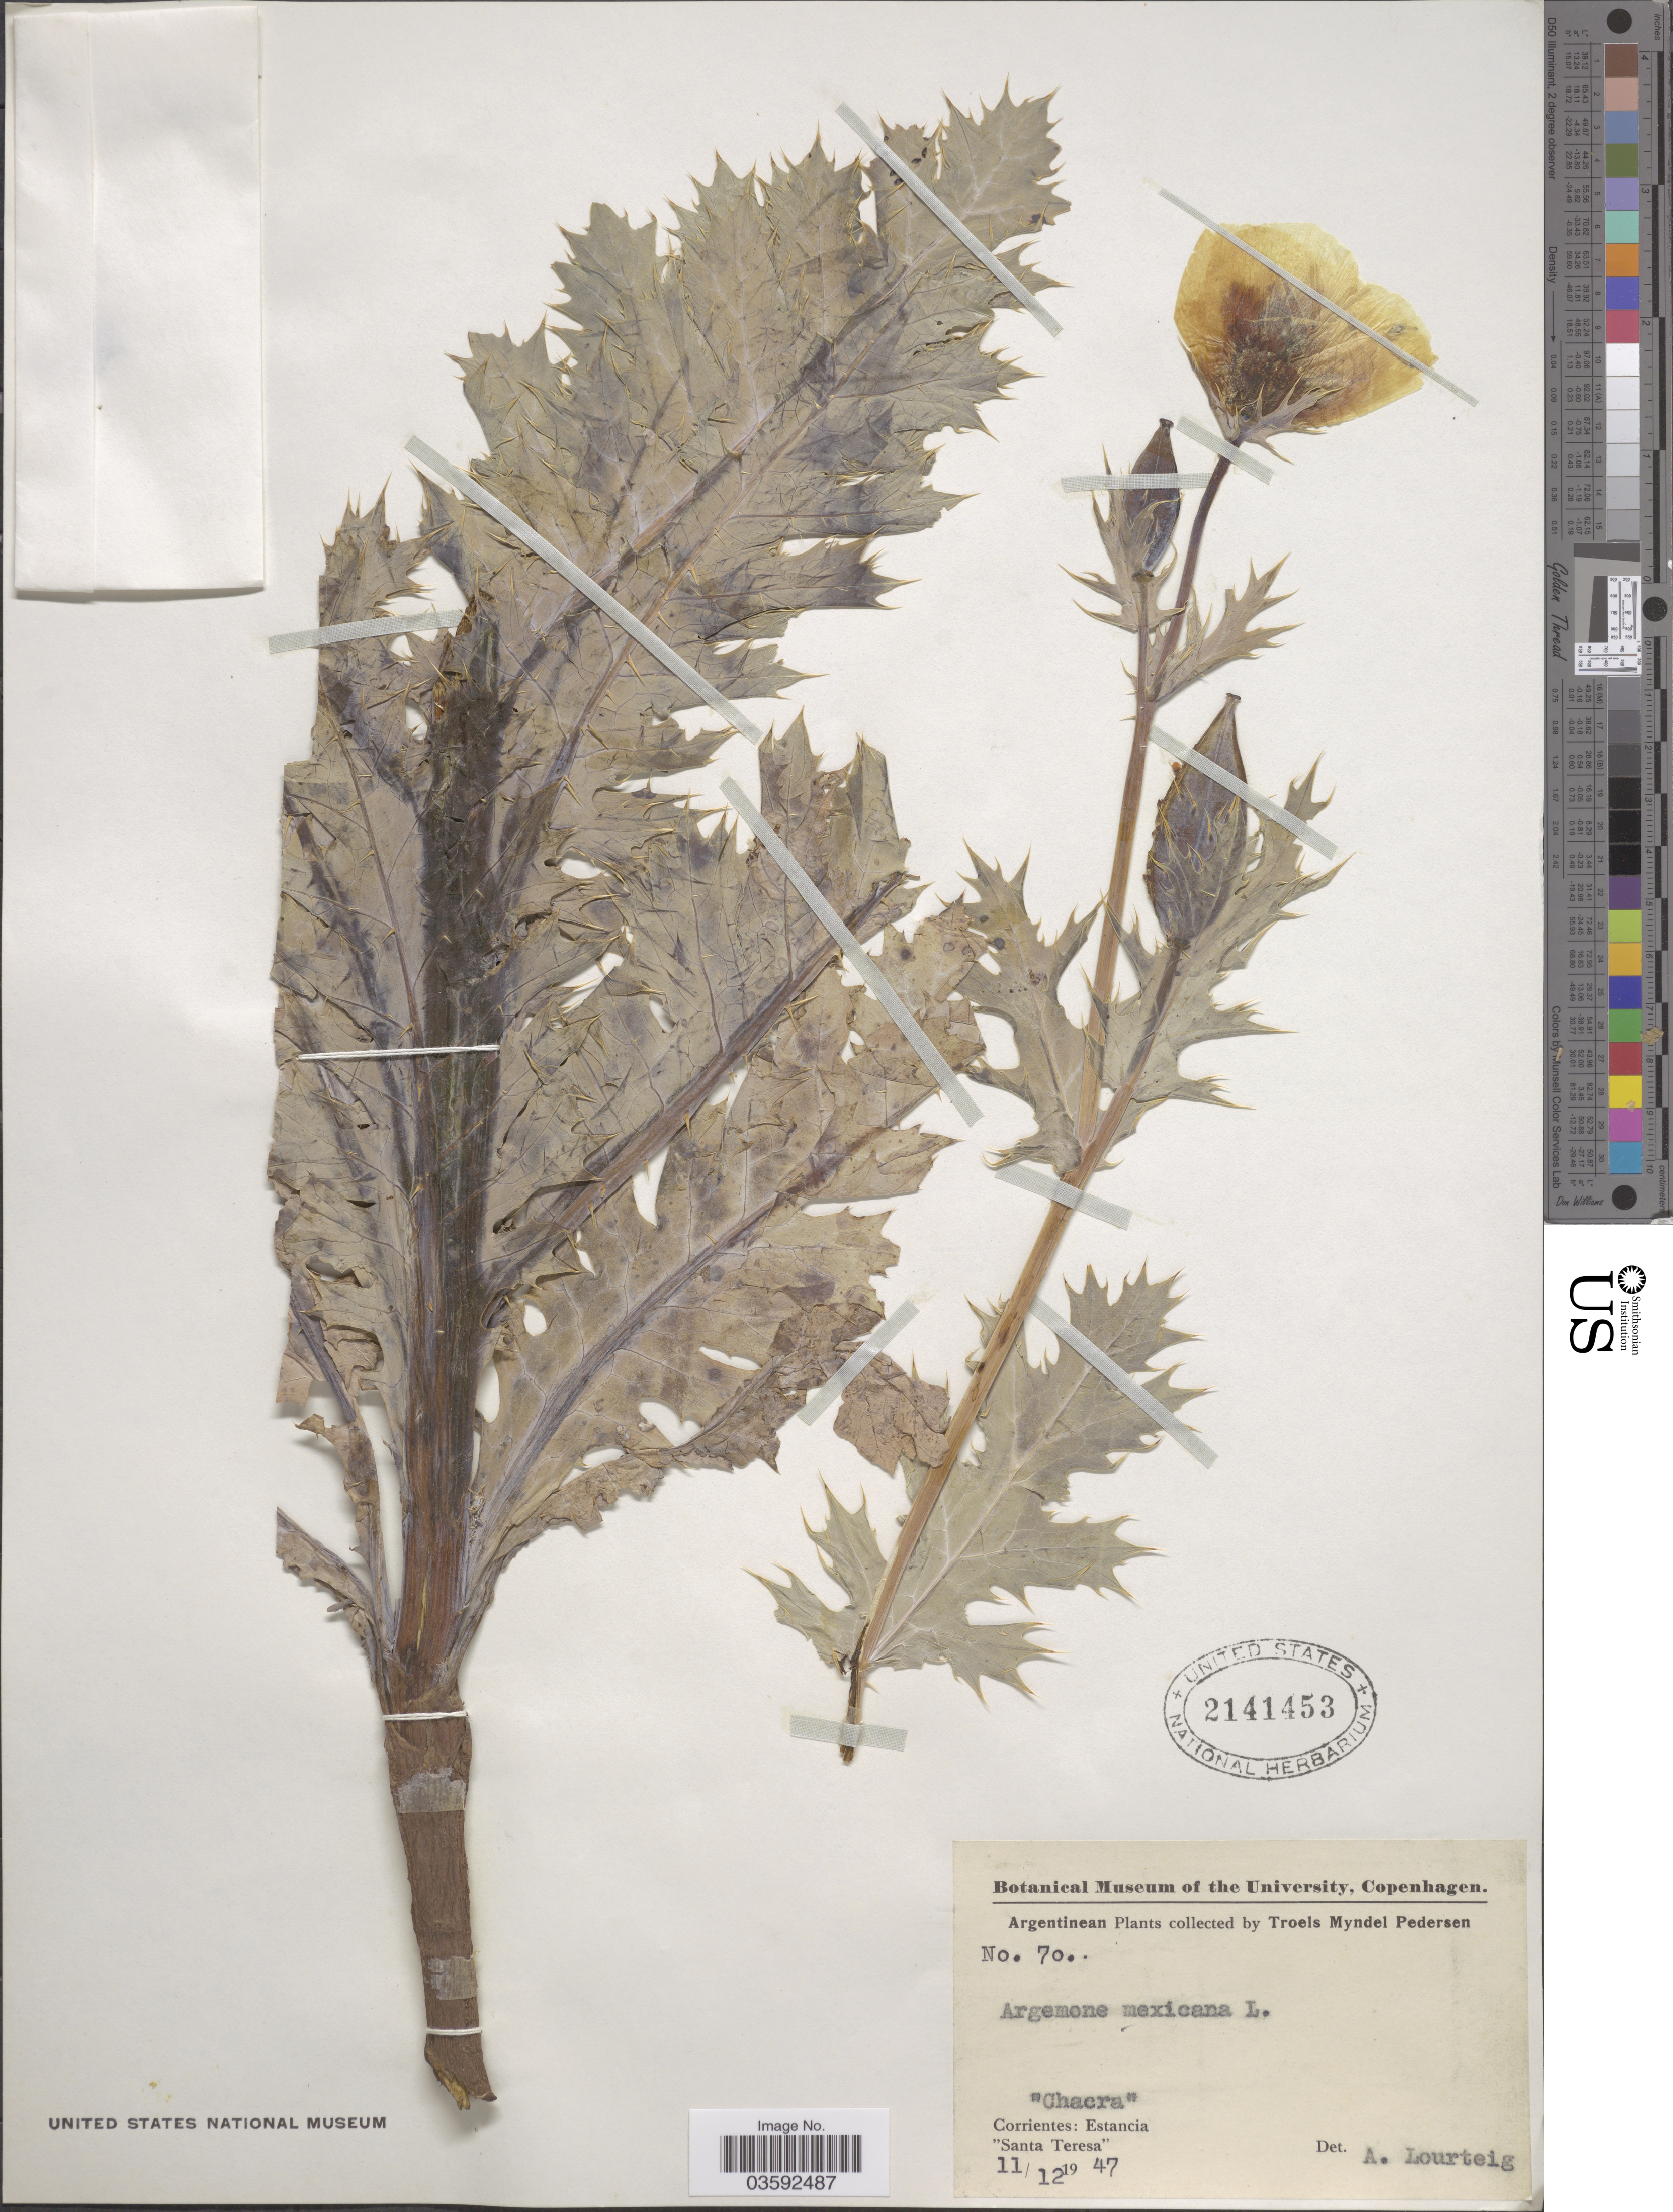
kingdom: Plantae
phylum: Tracheophyta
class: Magnoliopsida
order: Ranunculales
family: Papaveraceae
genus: Argemone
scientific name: Argemone mexicana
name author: L.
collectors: T. Pederson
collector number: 70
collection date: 1947-12-11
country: Argentina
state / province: Corrientes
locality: Estancia "Santa Teresa".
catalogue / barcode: US 2141453